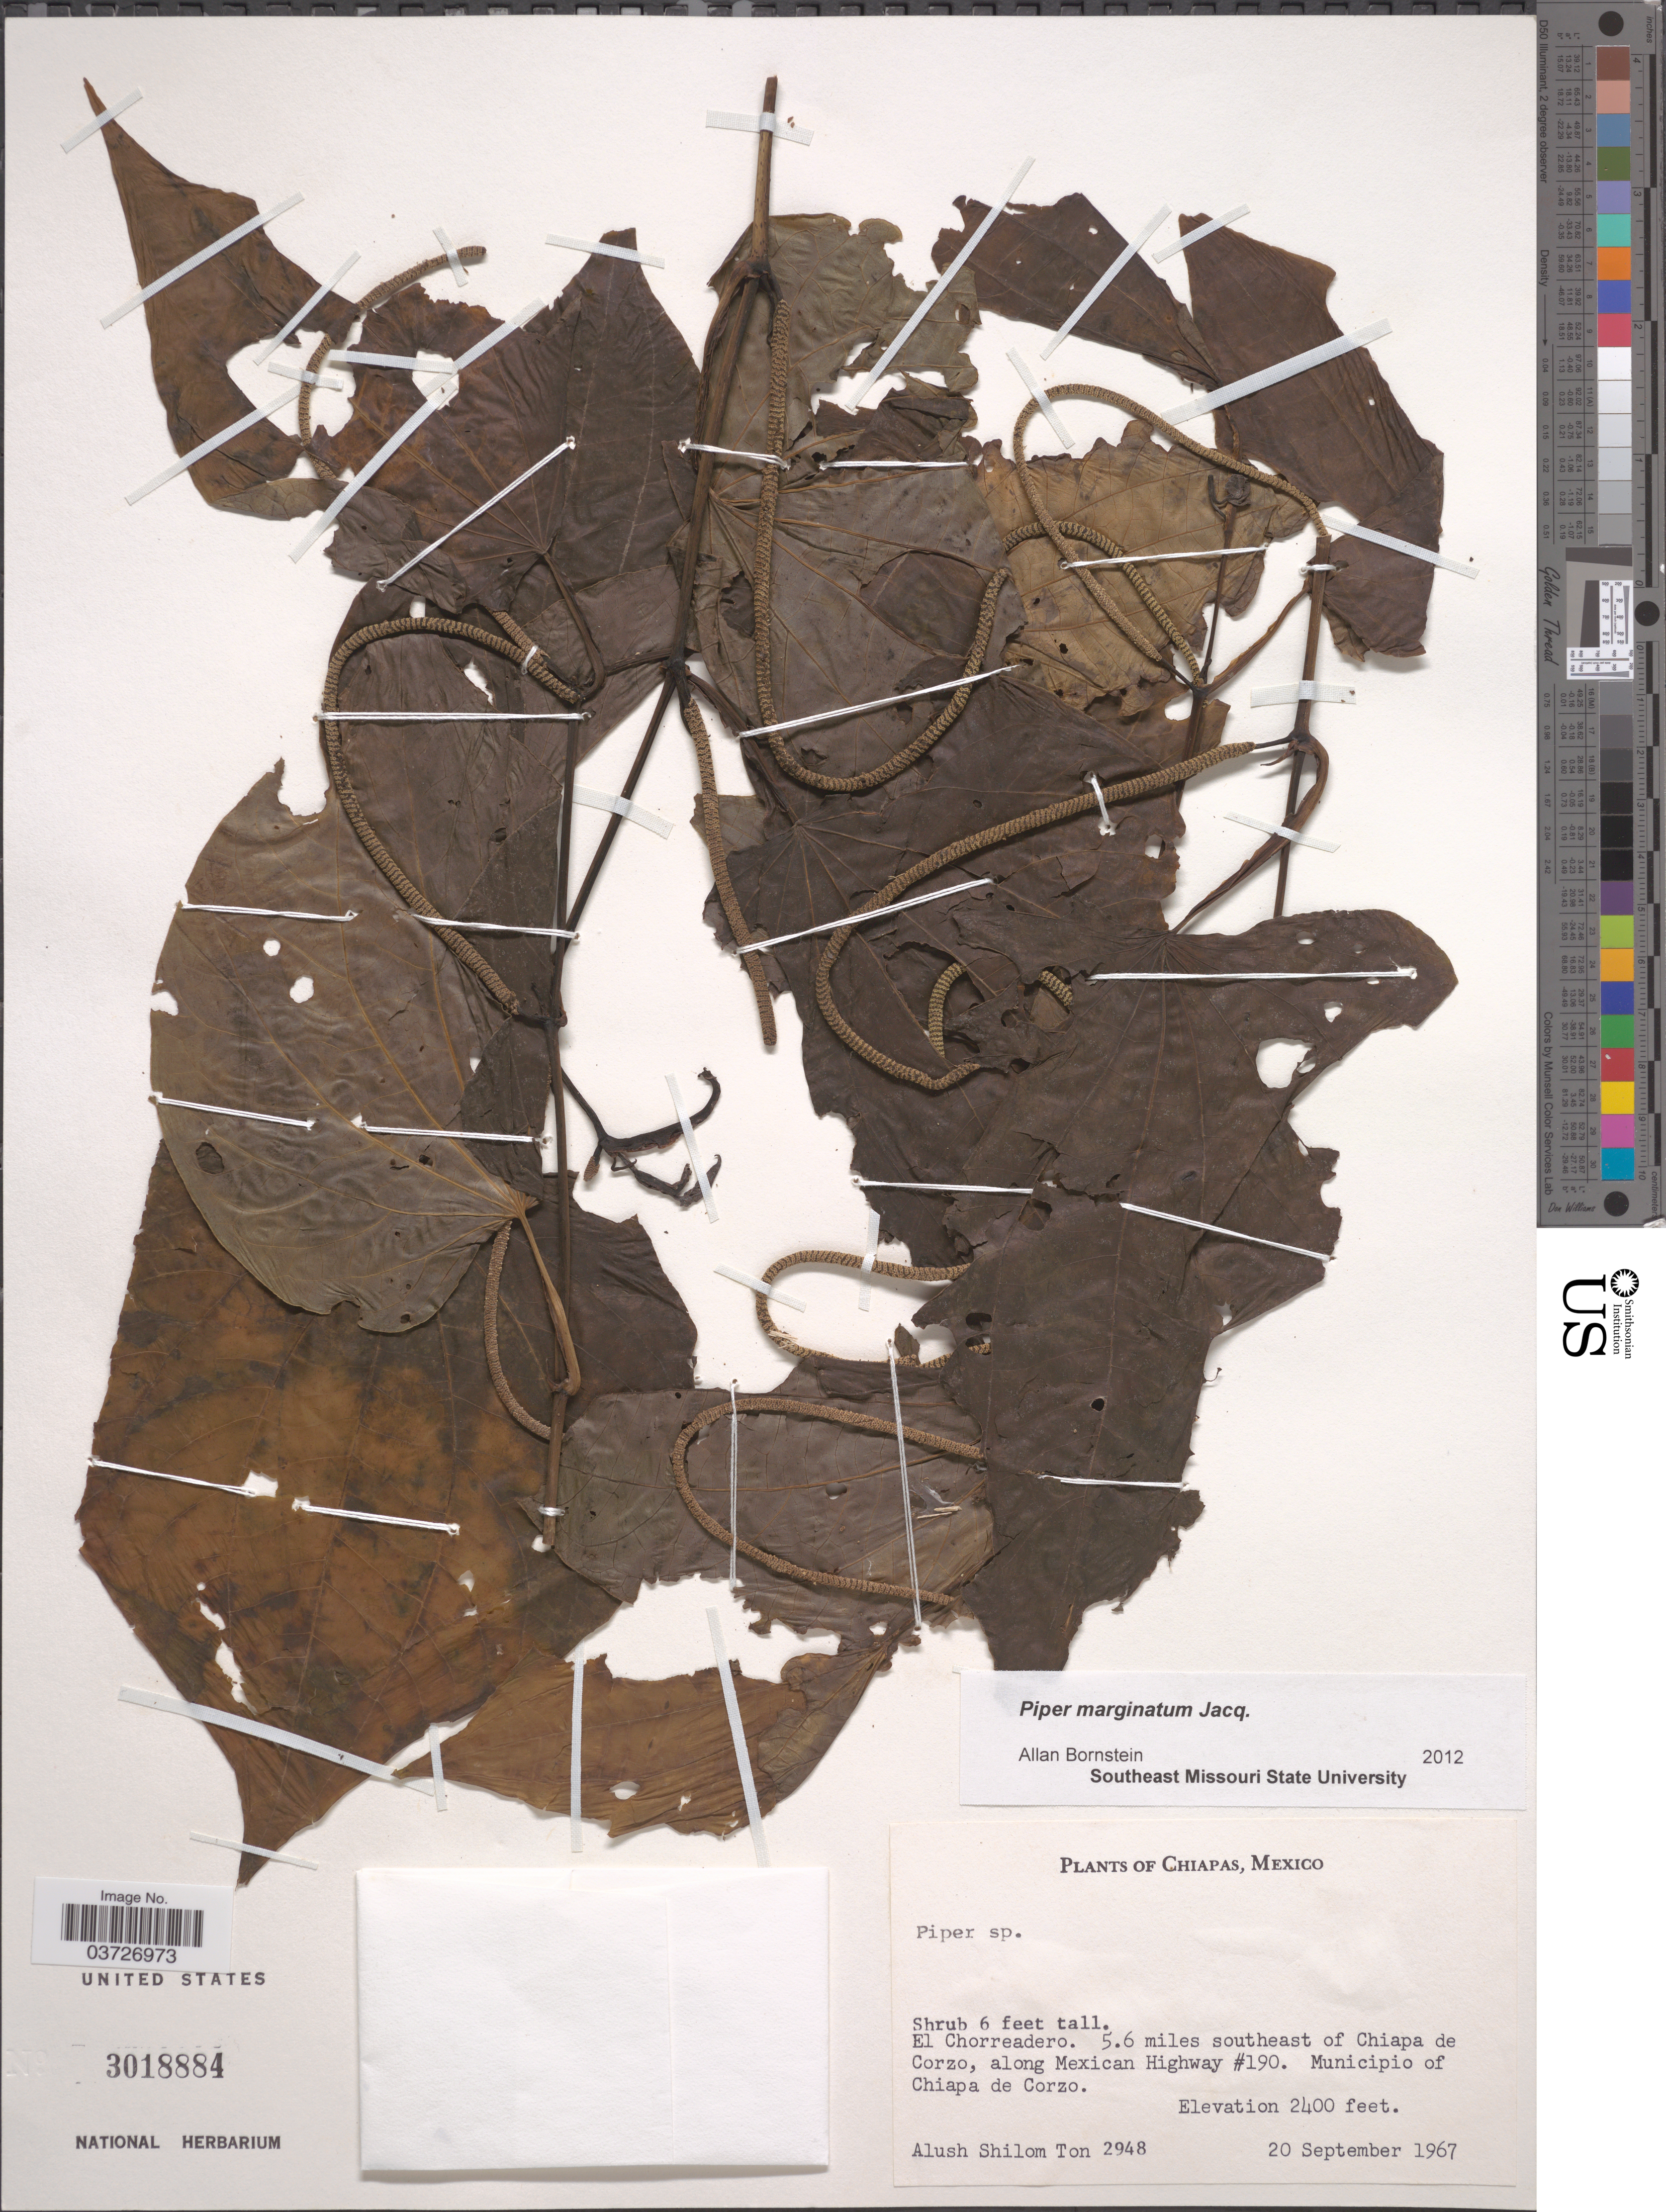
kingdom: Plantae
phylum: Tracheophyta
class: Magnoliopsida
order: Piperales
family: Piperaceae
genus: Piper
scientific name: Piper marginatum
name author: Jacq.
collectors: A. S. Ton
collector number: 2948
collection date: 1967-09-20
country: Mexico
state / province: Chiapas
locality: El Chorreadero. 5.6 miles southeast of Chiapa de Corzo, along Mexican Highway #190. Municipio Chiapa de Corzo.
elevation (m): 732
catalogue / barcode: US 3018884